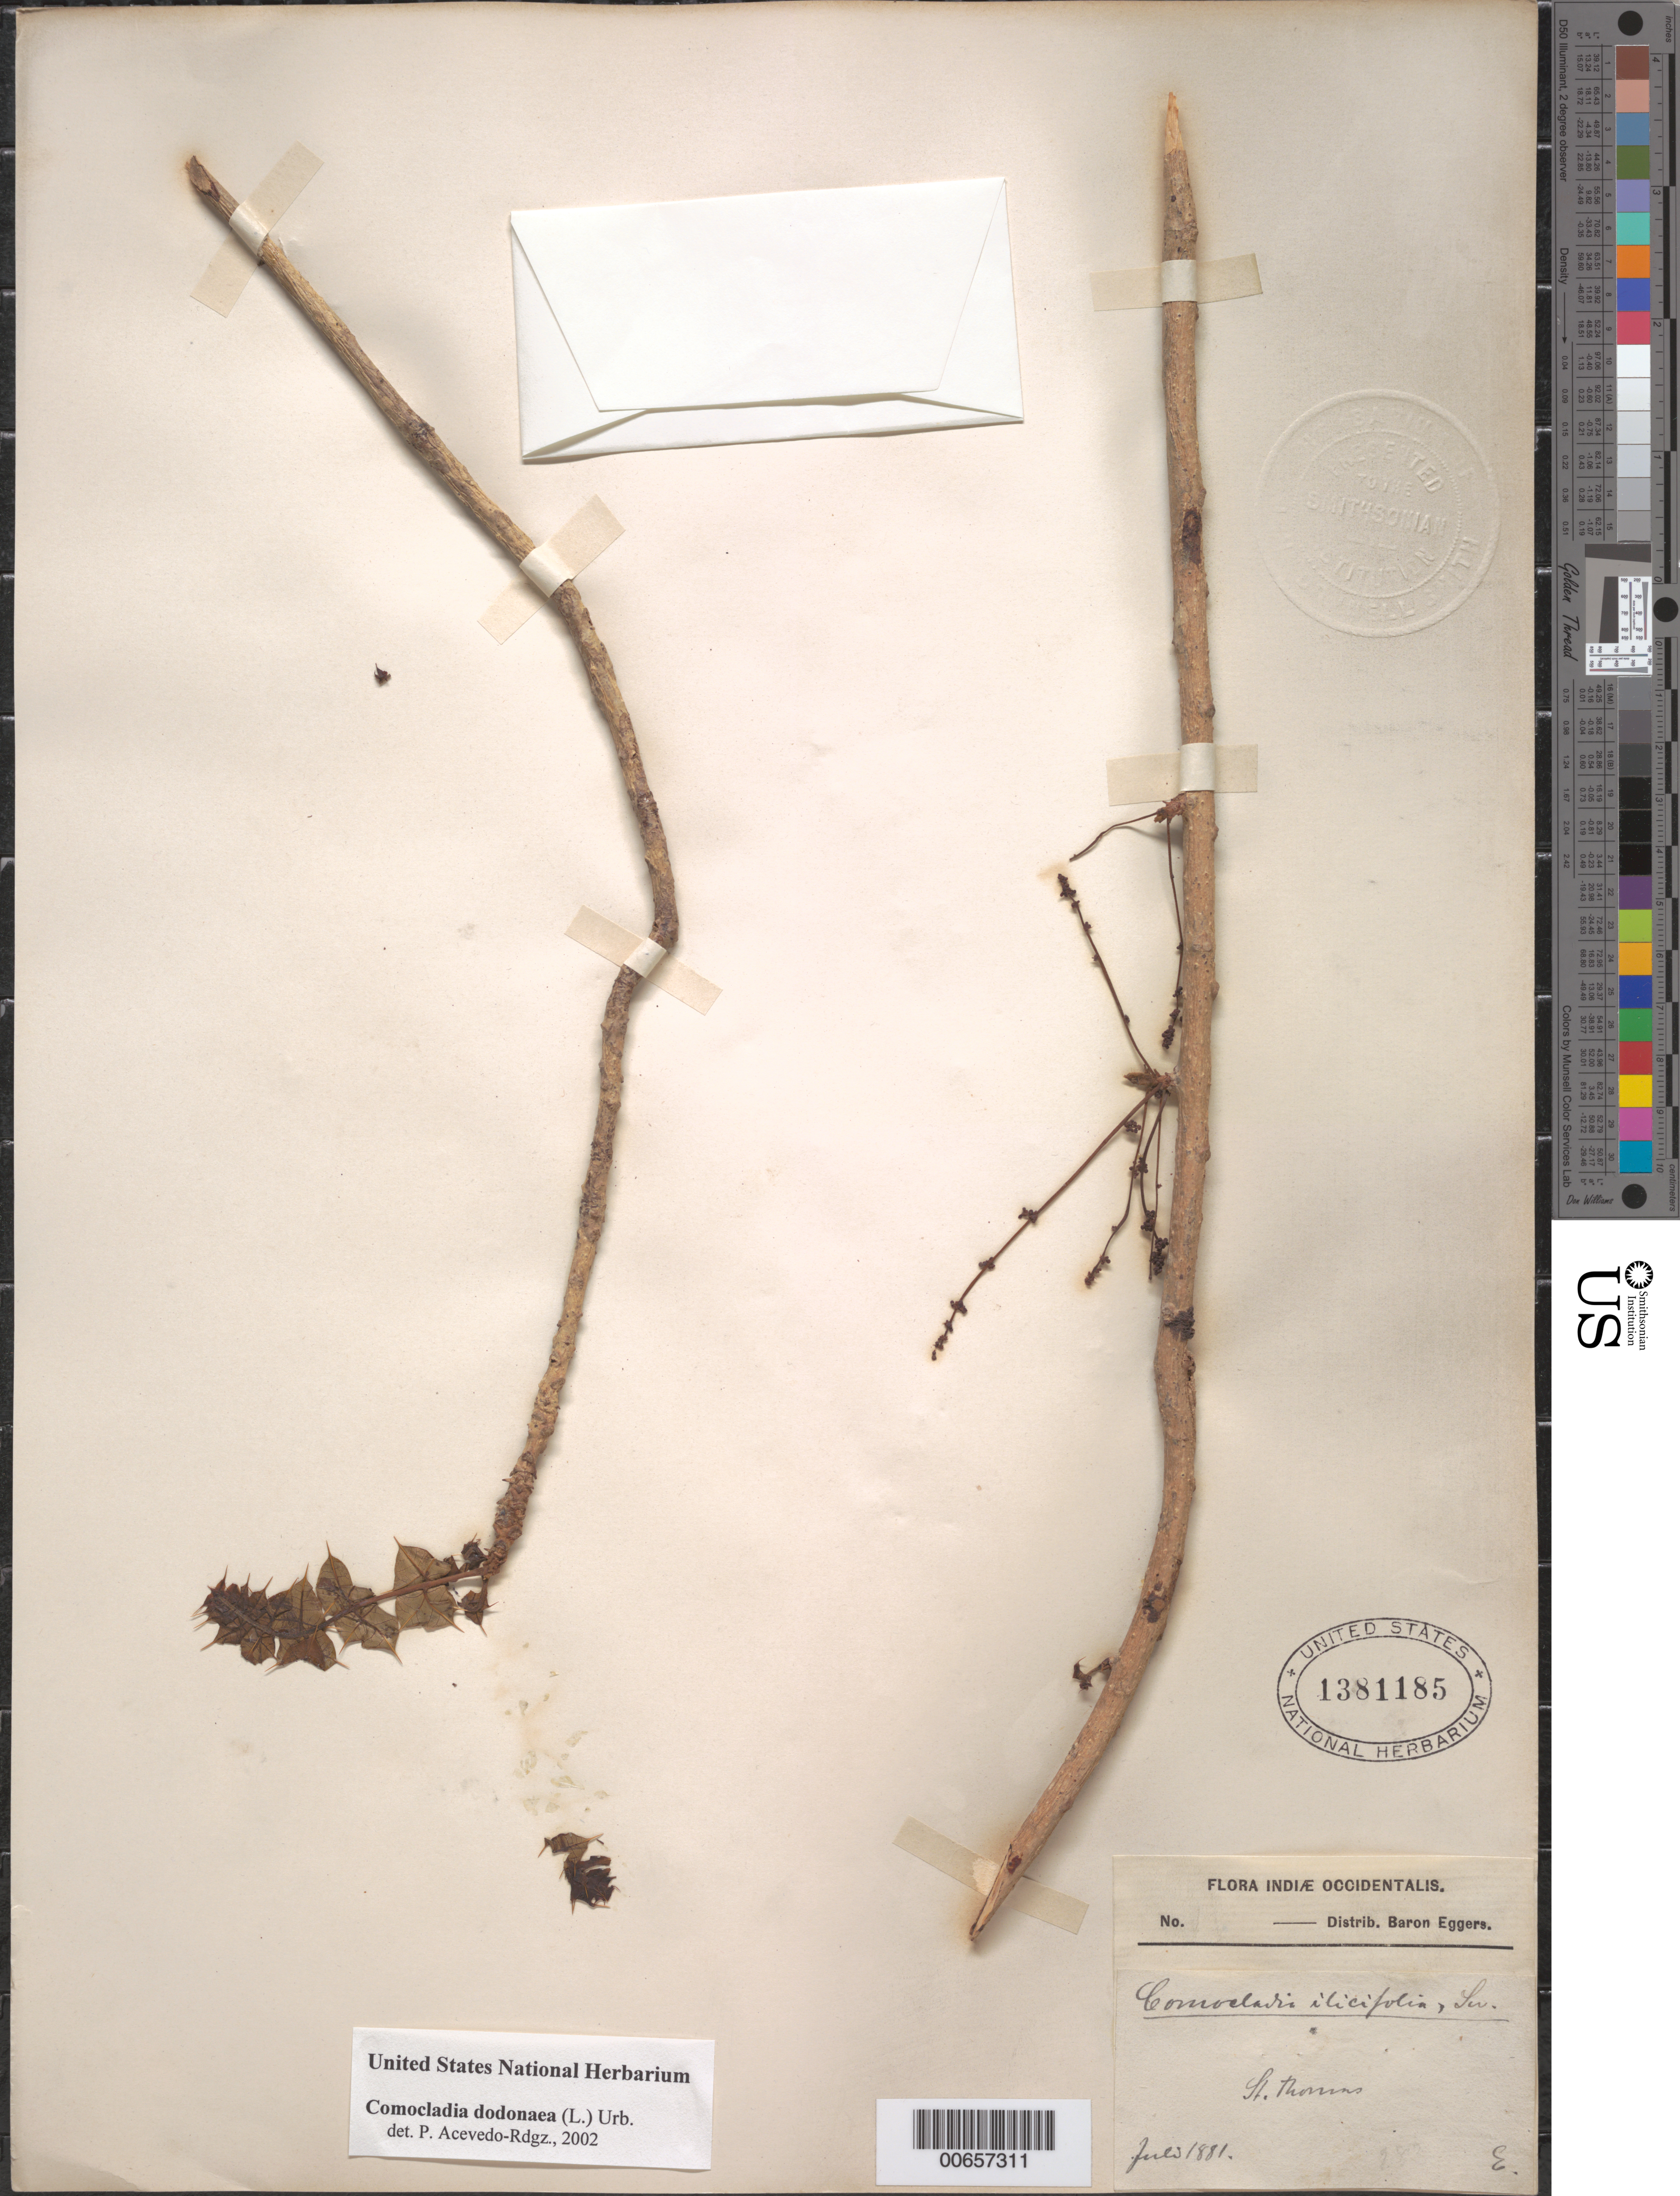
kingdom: Plantae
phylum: Tracheophyta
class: Magnoliopsida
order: Sapindales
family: Anacardiaceae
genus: Comocladia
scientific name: Comocladia dodonaea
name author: (L.) Urb.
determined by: Acevedo-Rodríguez, P., (BOT), Smithsonian Institution - National Museum of Natural History (UNITED STATES)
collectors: H. F. A. von Eggers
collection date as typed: Jul 1881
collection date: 1881-07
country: U.S. Virgin Islands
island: St. Thomas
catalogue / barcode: US 1381185